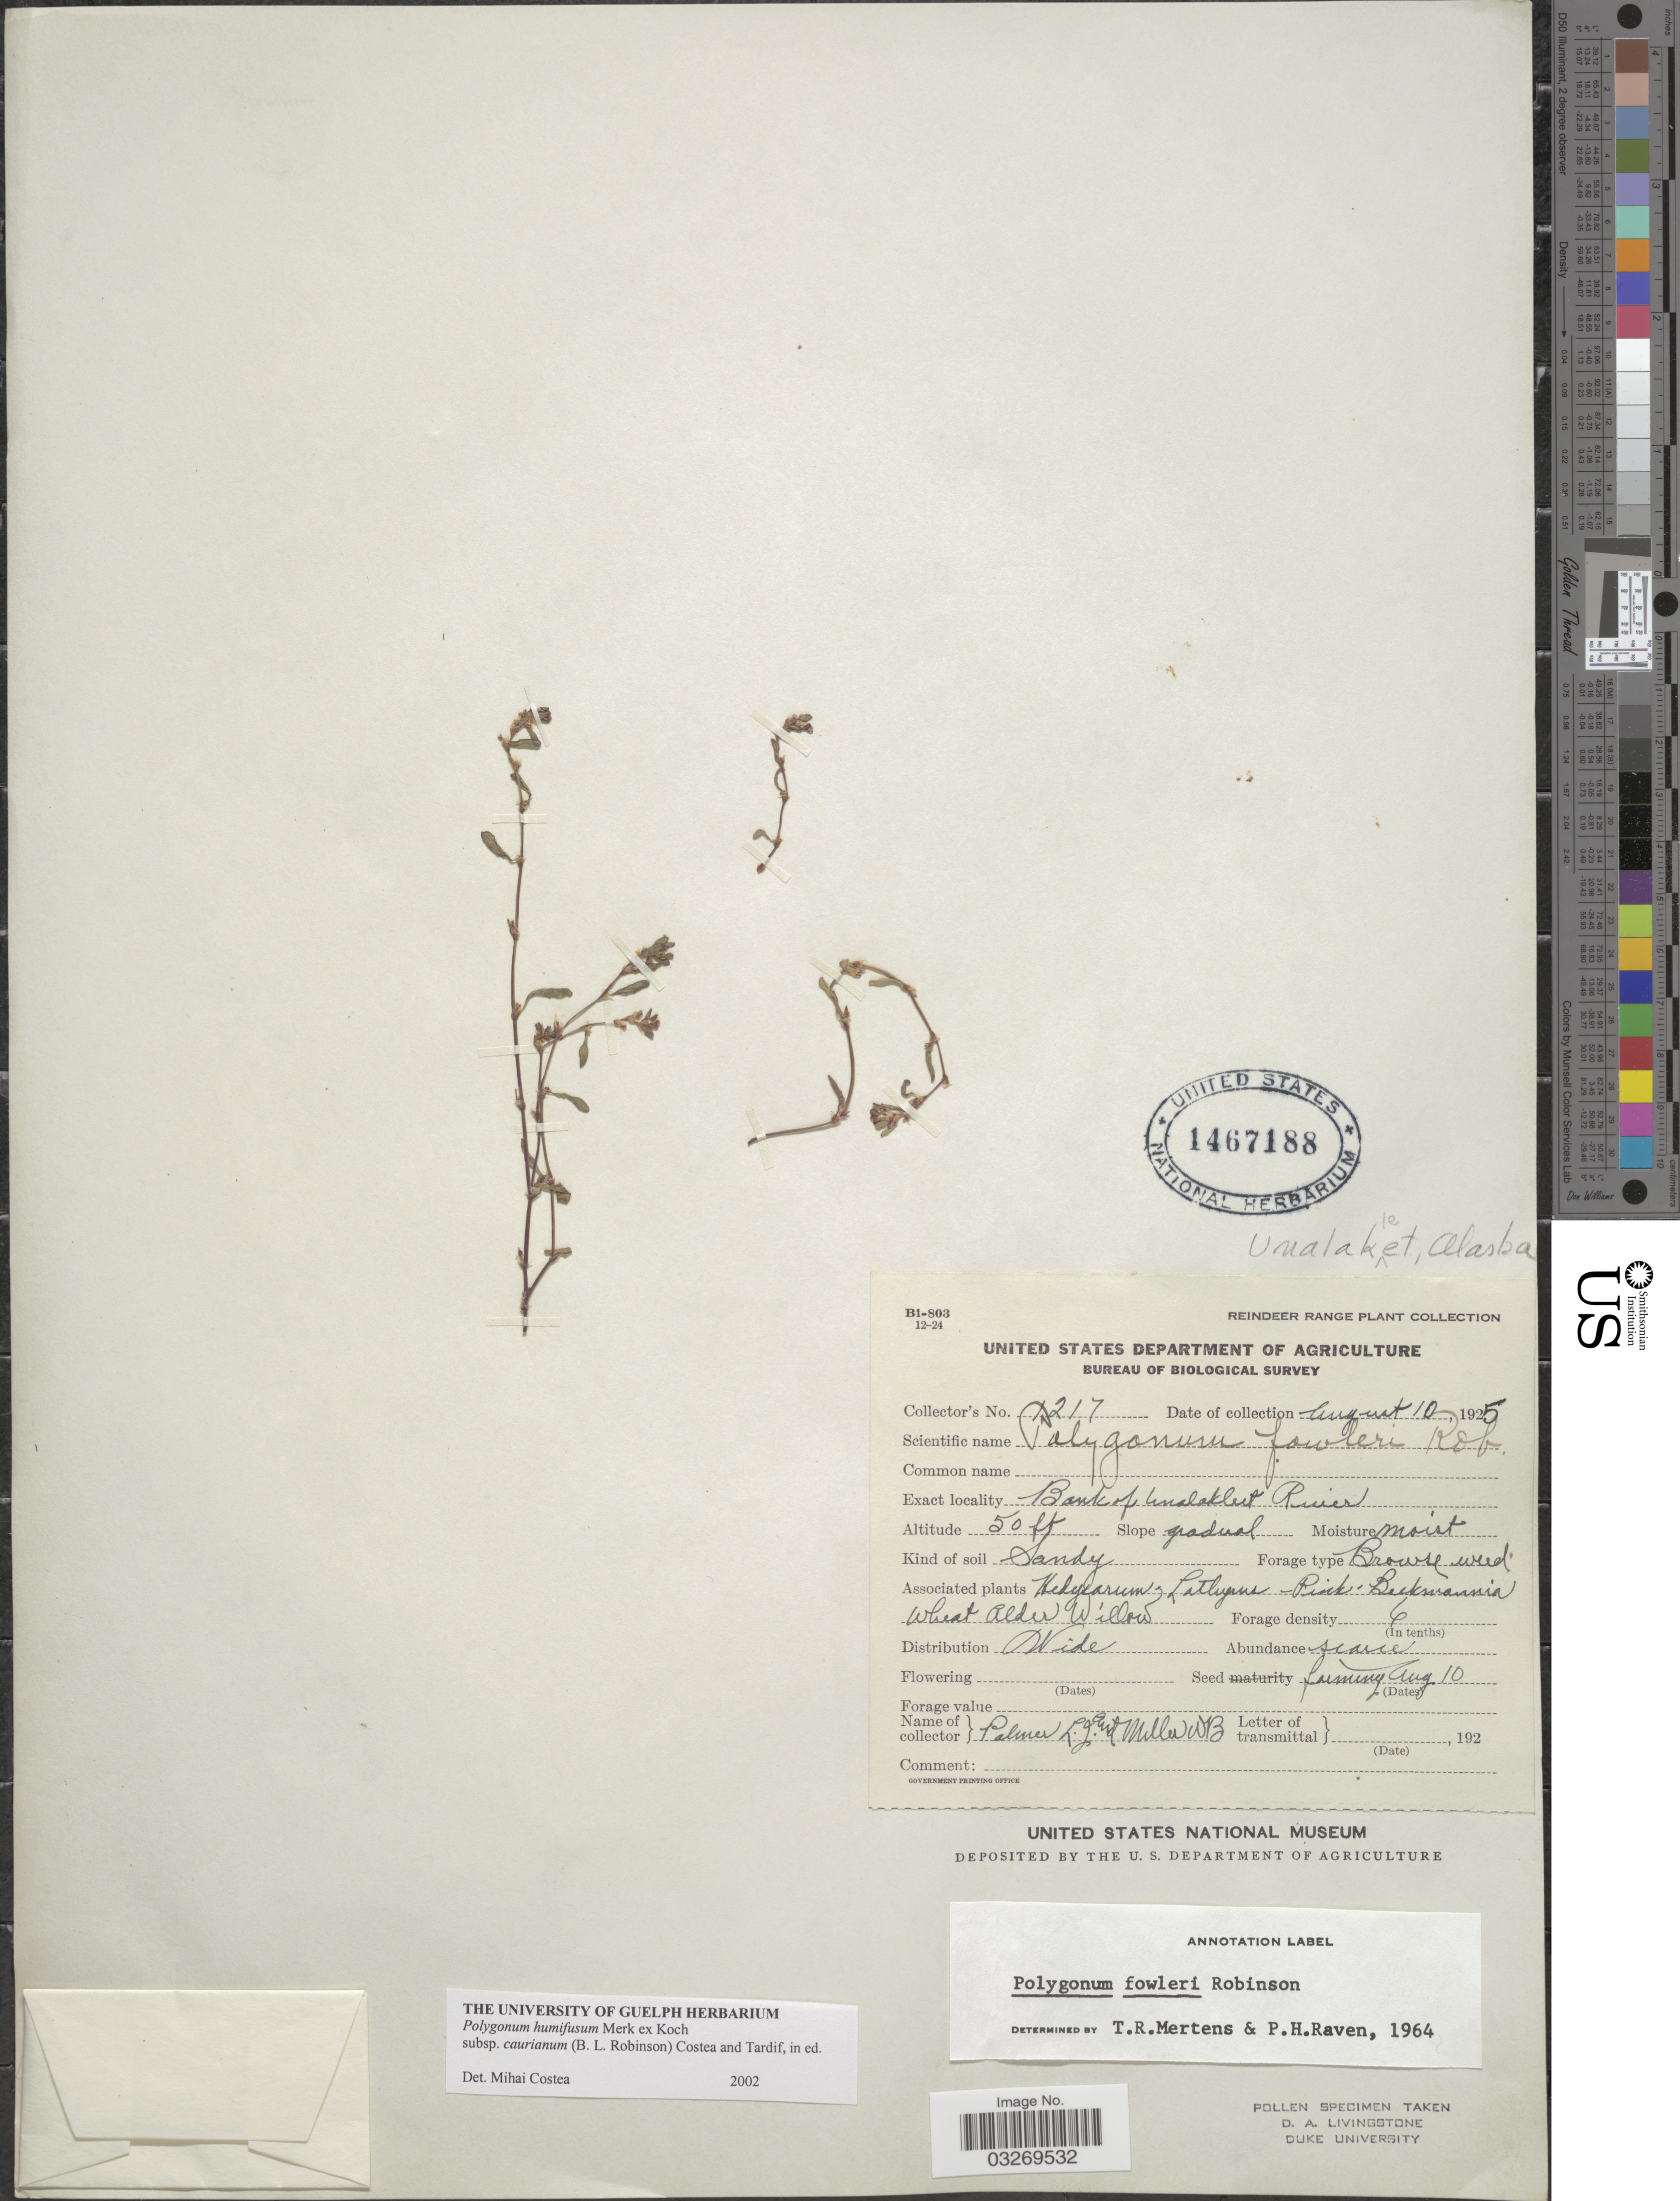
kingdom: Plantae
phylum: Tracheophyta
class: Magnoliopsida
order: Caryophyllales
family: Polygonaceae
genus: Polygonum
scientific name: Polygonum humifusum subsp. caurianum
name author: (B.L. Rob.) Costea & Tardif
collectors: L. J. Palmer & W. Miller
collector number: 1217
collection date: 1925-08-10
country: United States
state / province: Alaska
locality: Bank of Unalakleet River.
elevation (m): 15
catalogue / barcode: US 1467188